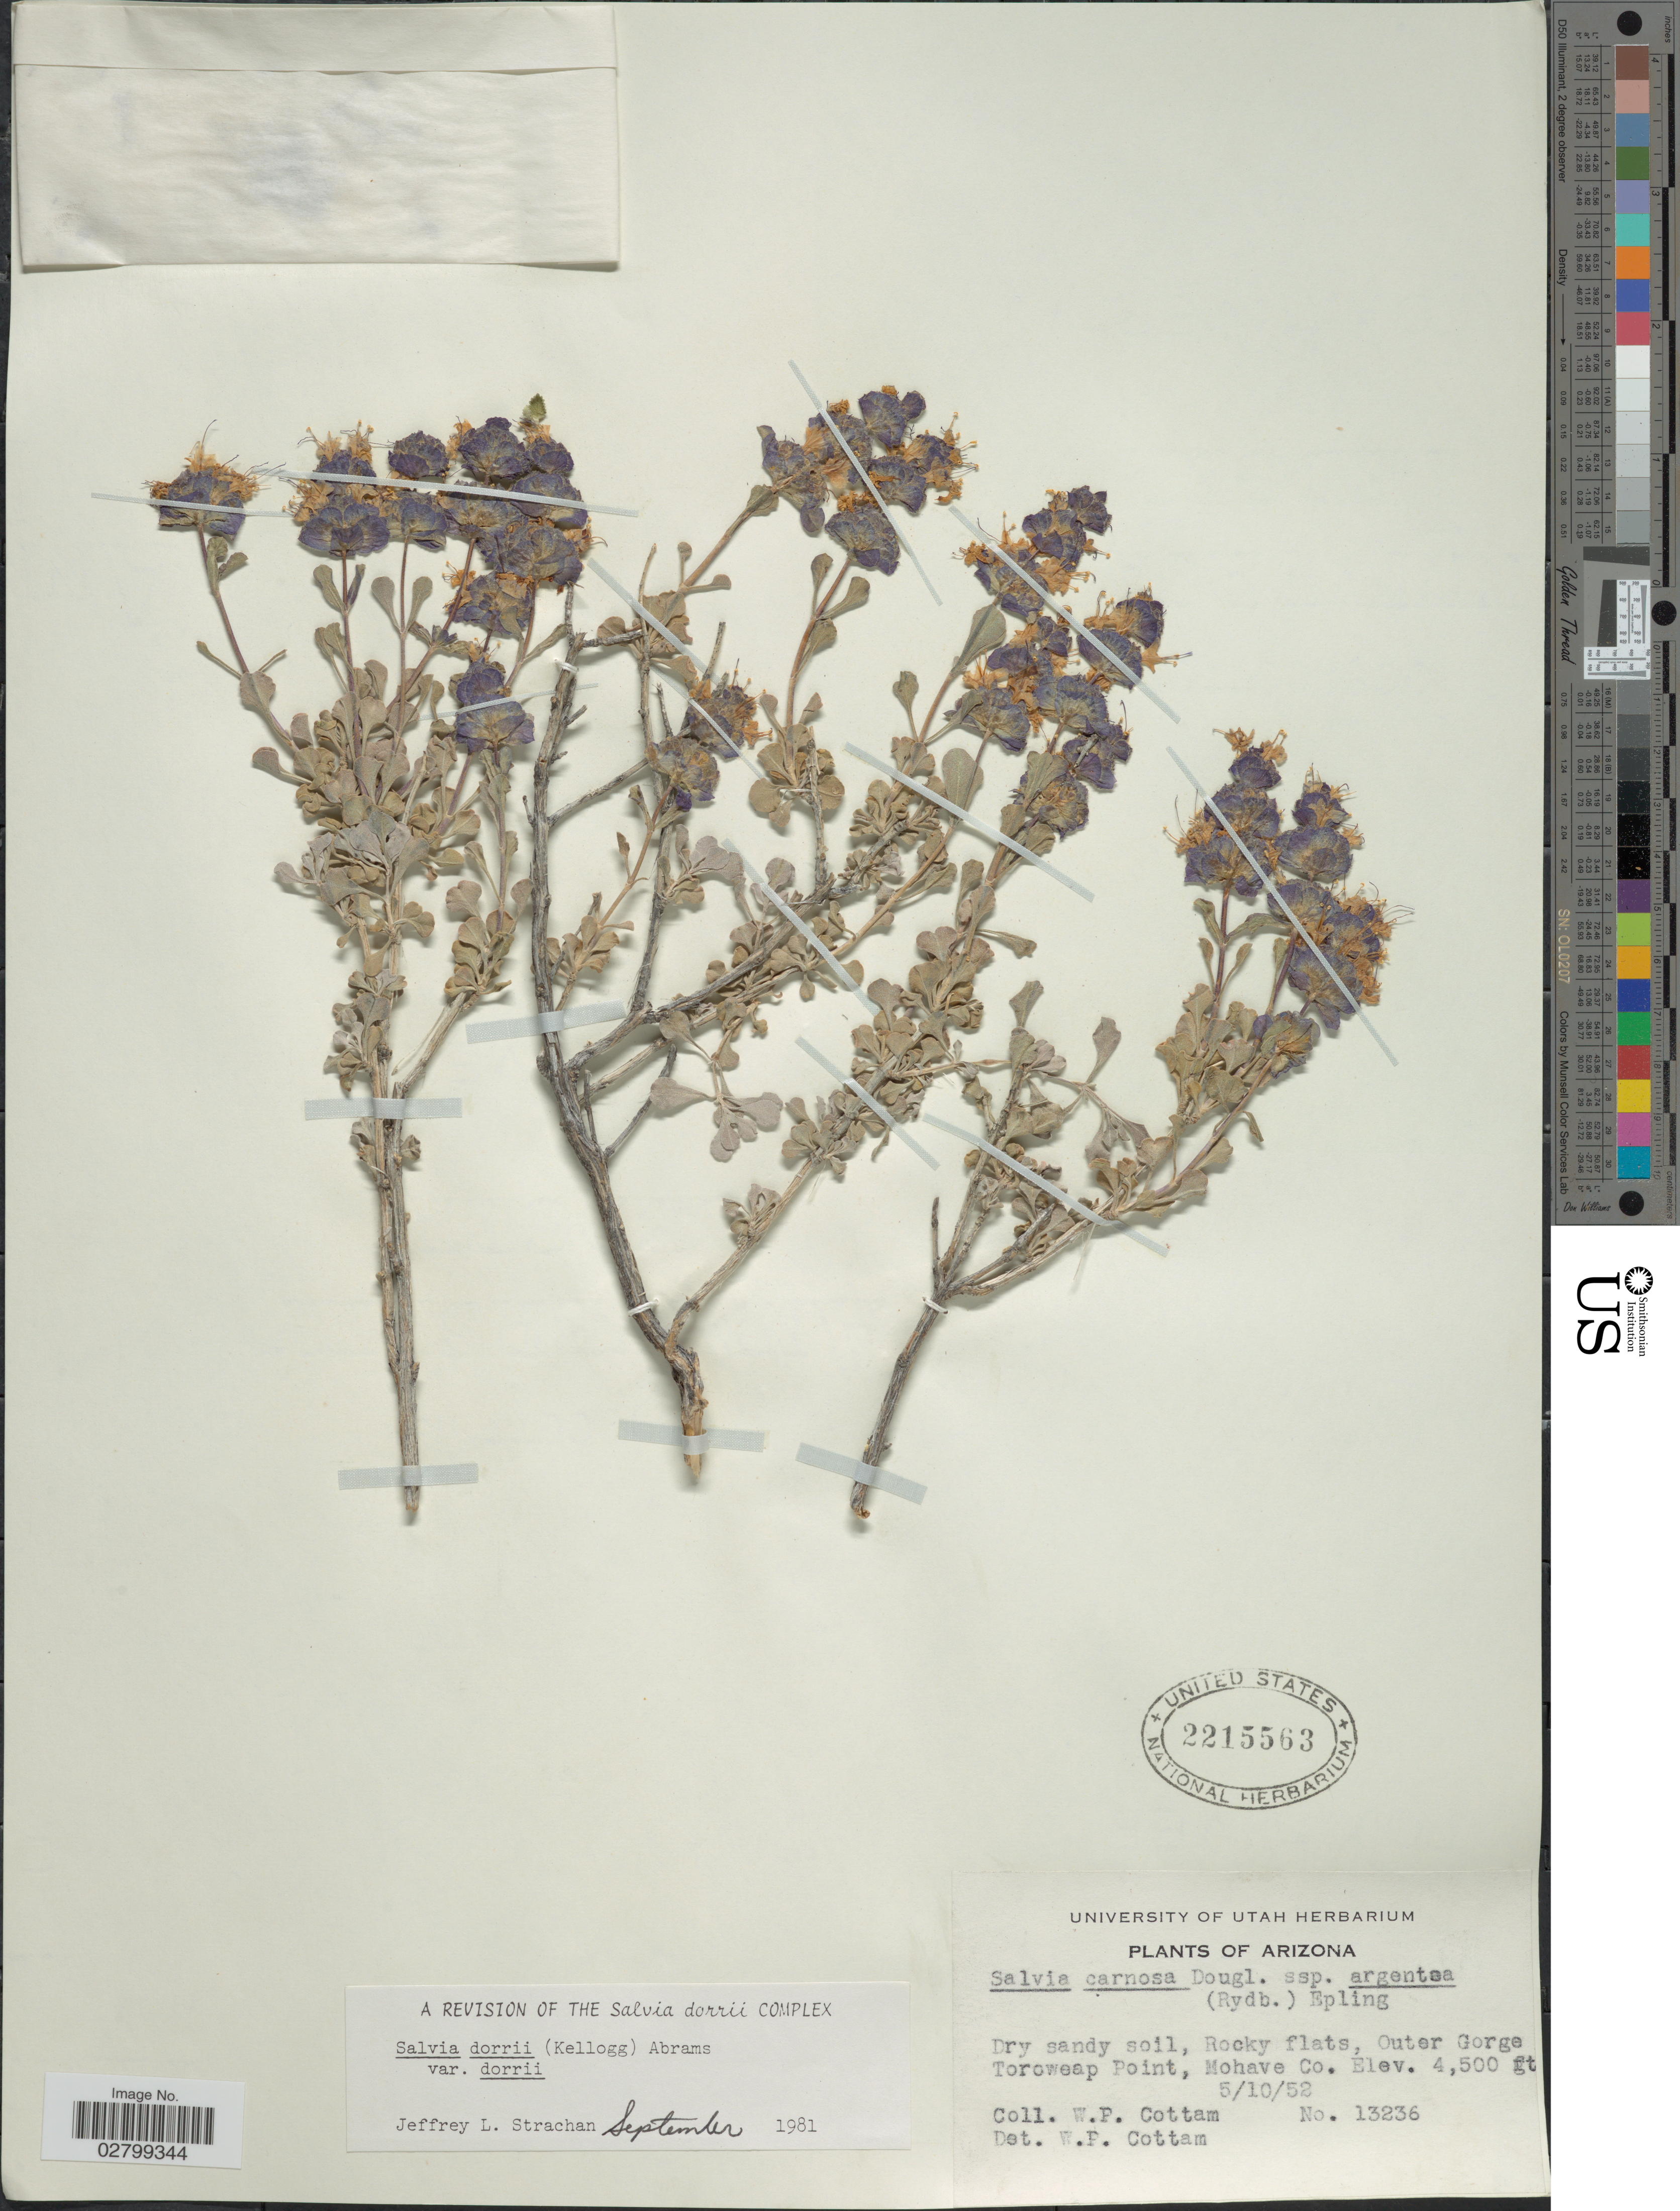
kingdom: Plantae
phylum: Tracheophyta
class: Magnoliopsida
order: Lamiales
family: Lamiaceae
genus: Salvia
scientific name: Salvia dorrii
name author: (Kellogg) Abrams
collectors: W. Cottam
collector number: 13236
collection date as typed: Transcribed d/m/y: 10/5/52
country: United States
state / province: Arizona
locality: Outer Gorge Toroweap Point, Mohave Co.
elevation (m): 1372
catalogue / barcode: US 2215563